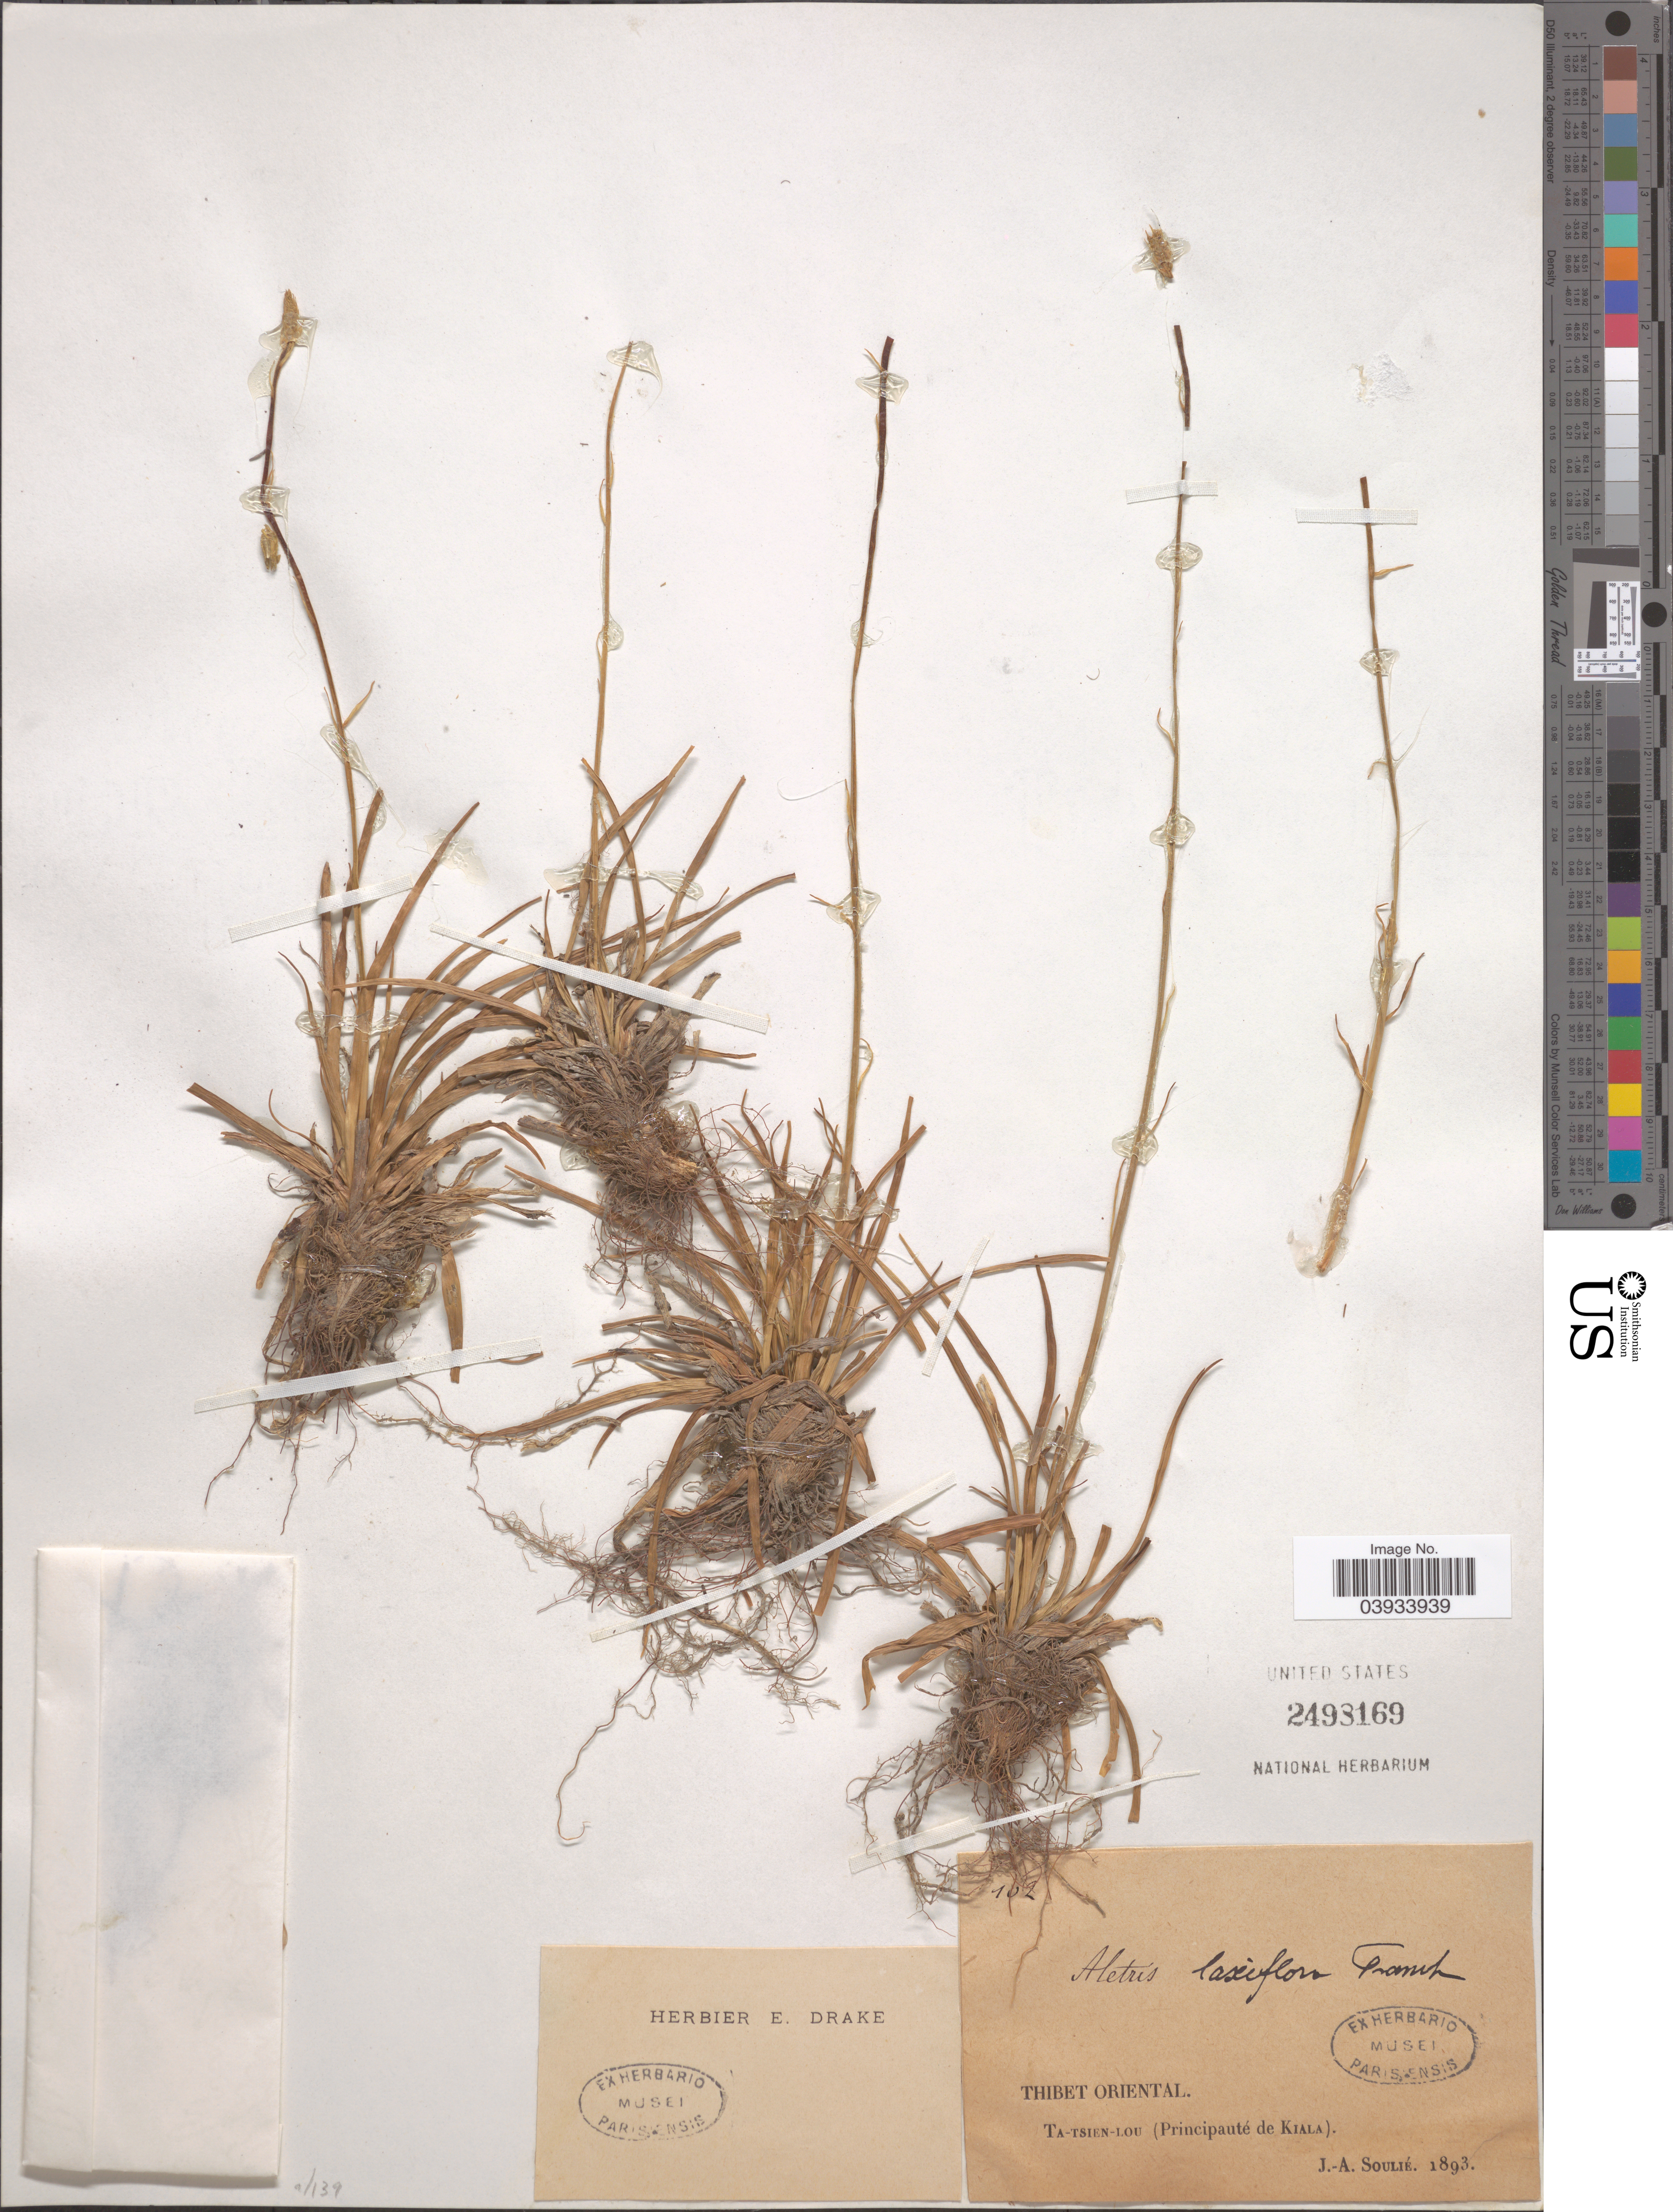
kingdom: Plantae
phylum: Tracheophyta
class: Liliopsida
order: Dioscoreales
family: Nartheciaceae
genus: Aletris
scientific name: Aletris laxiflora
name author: Bureau & Franch.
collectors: J. Soulié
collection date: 1893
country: China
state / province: Xizang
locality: Thibet Oriental. Ta-Tsien-Lou (Principauté de Kiala).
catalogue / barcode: US 2498169